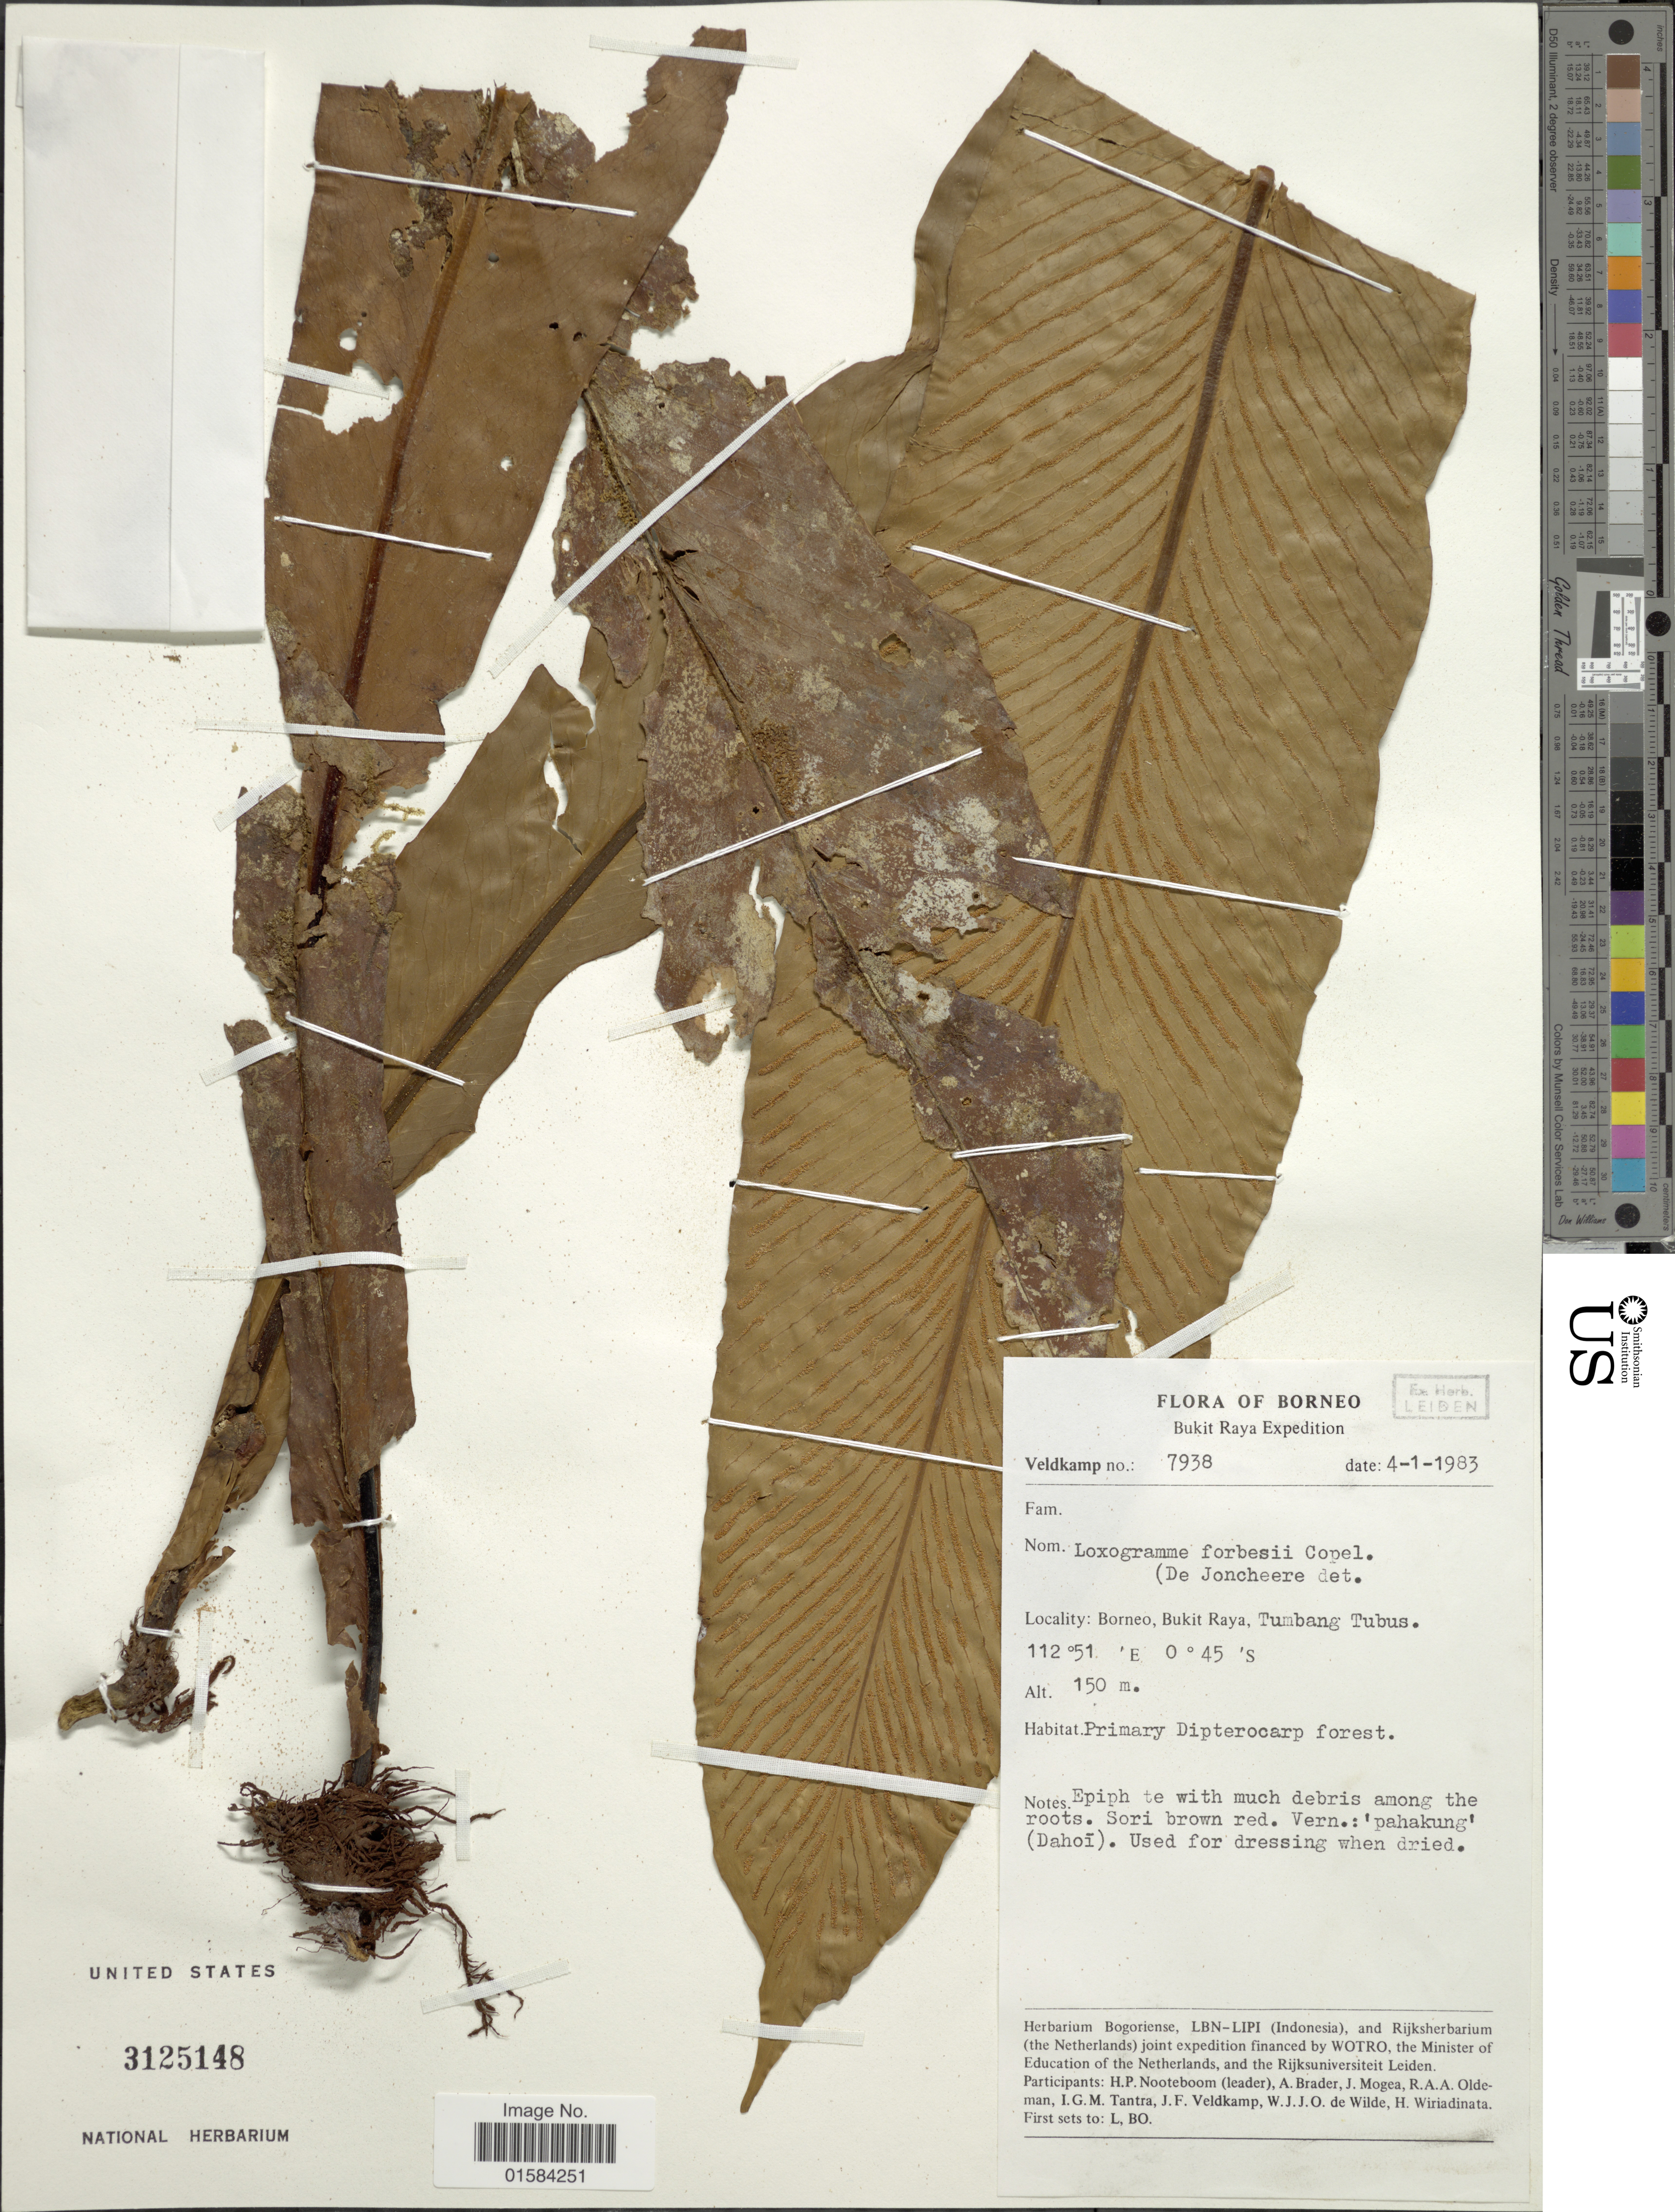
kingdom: Plantae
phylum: Tracheophyta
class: Polypodiopsida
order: Polypodiales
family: Polypodiaceae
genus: Loxogramme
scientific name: Loxogramme forbesii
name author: Copel.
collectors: J. F. Veldkamp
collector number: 7938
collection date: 1983-01-04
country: Malaysia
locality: Borneo, Bukit Raya, Tumbang Tubus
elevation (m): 150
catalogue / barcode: US 3125148